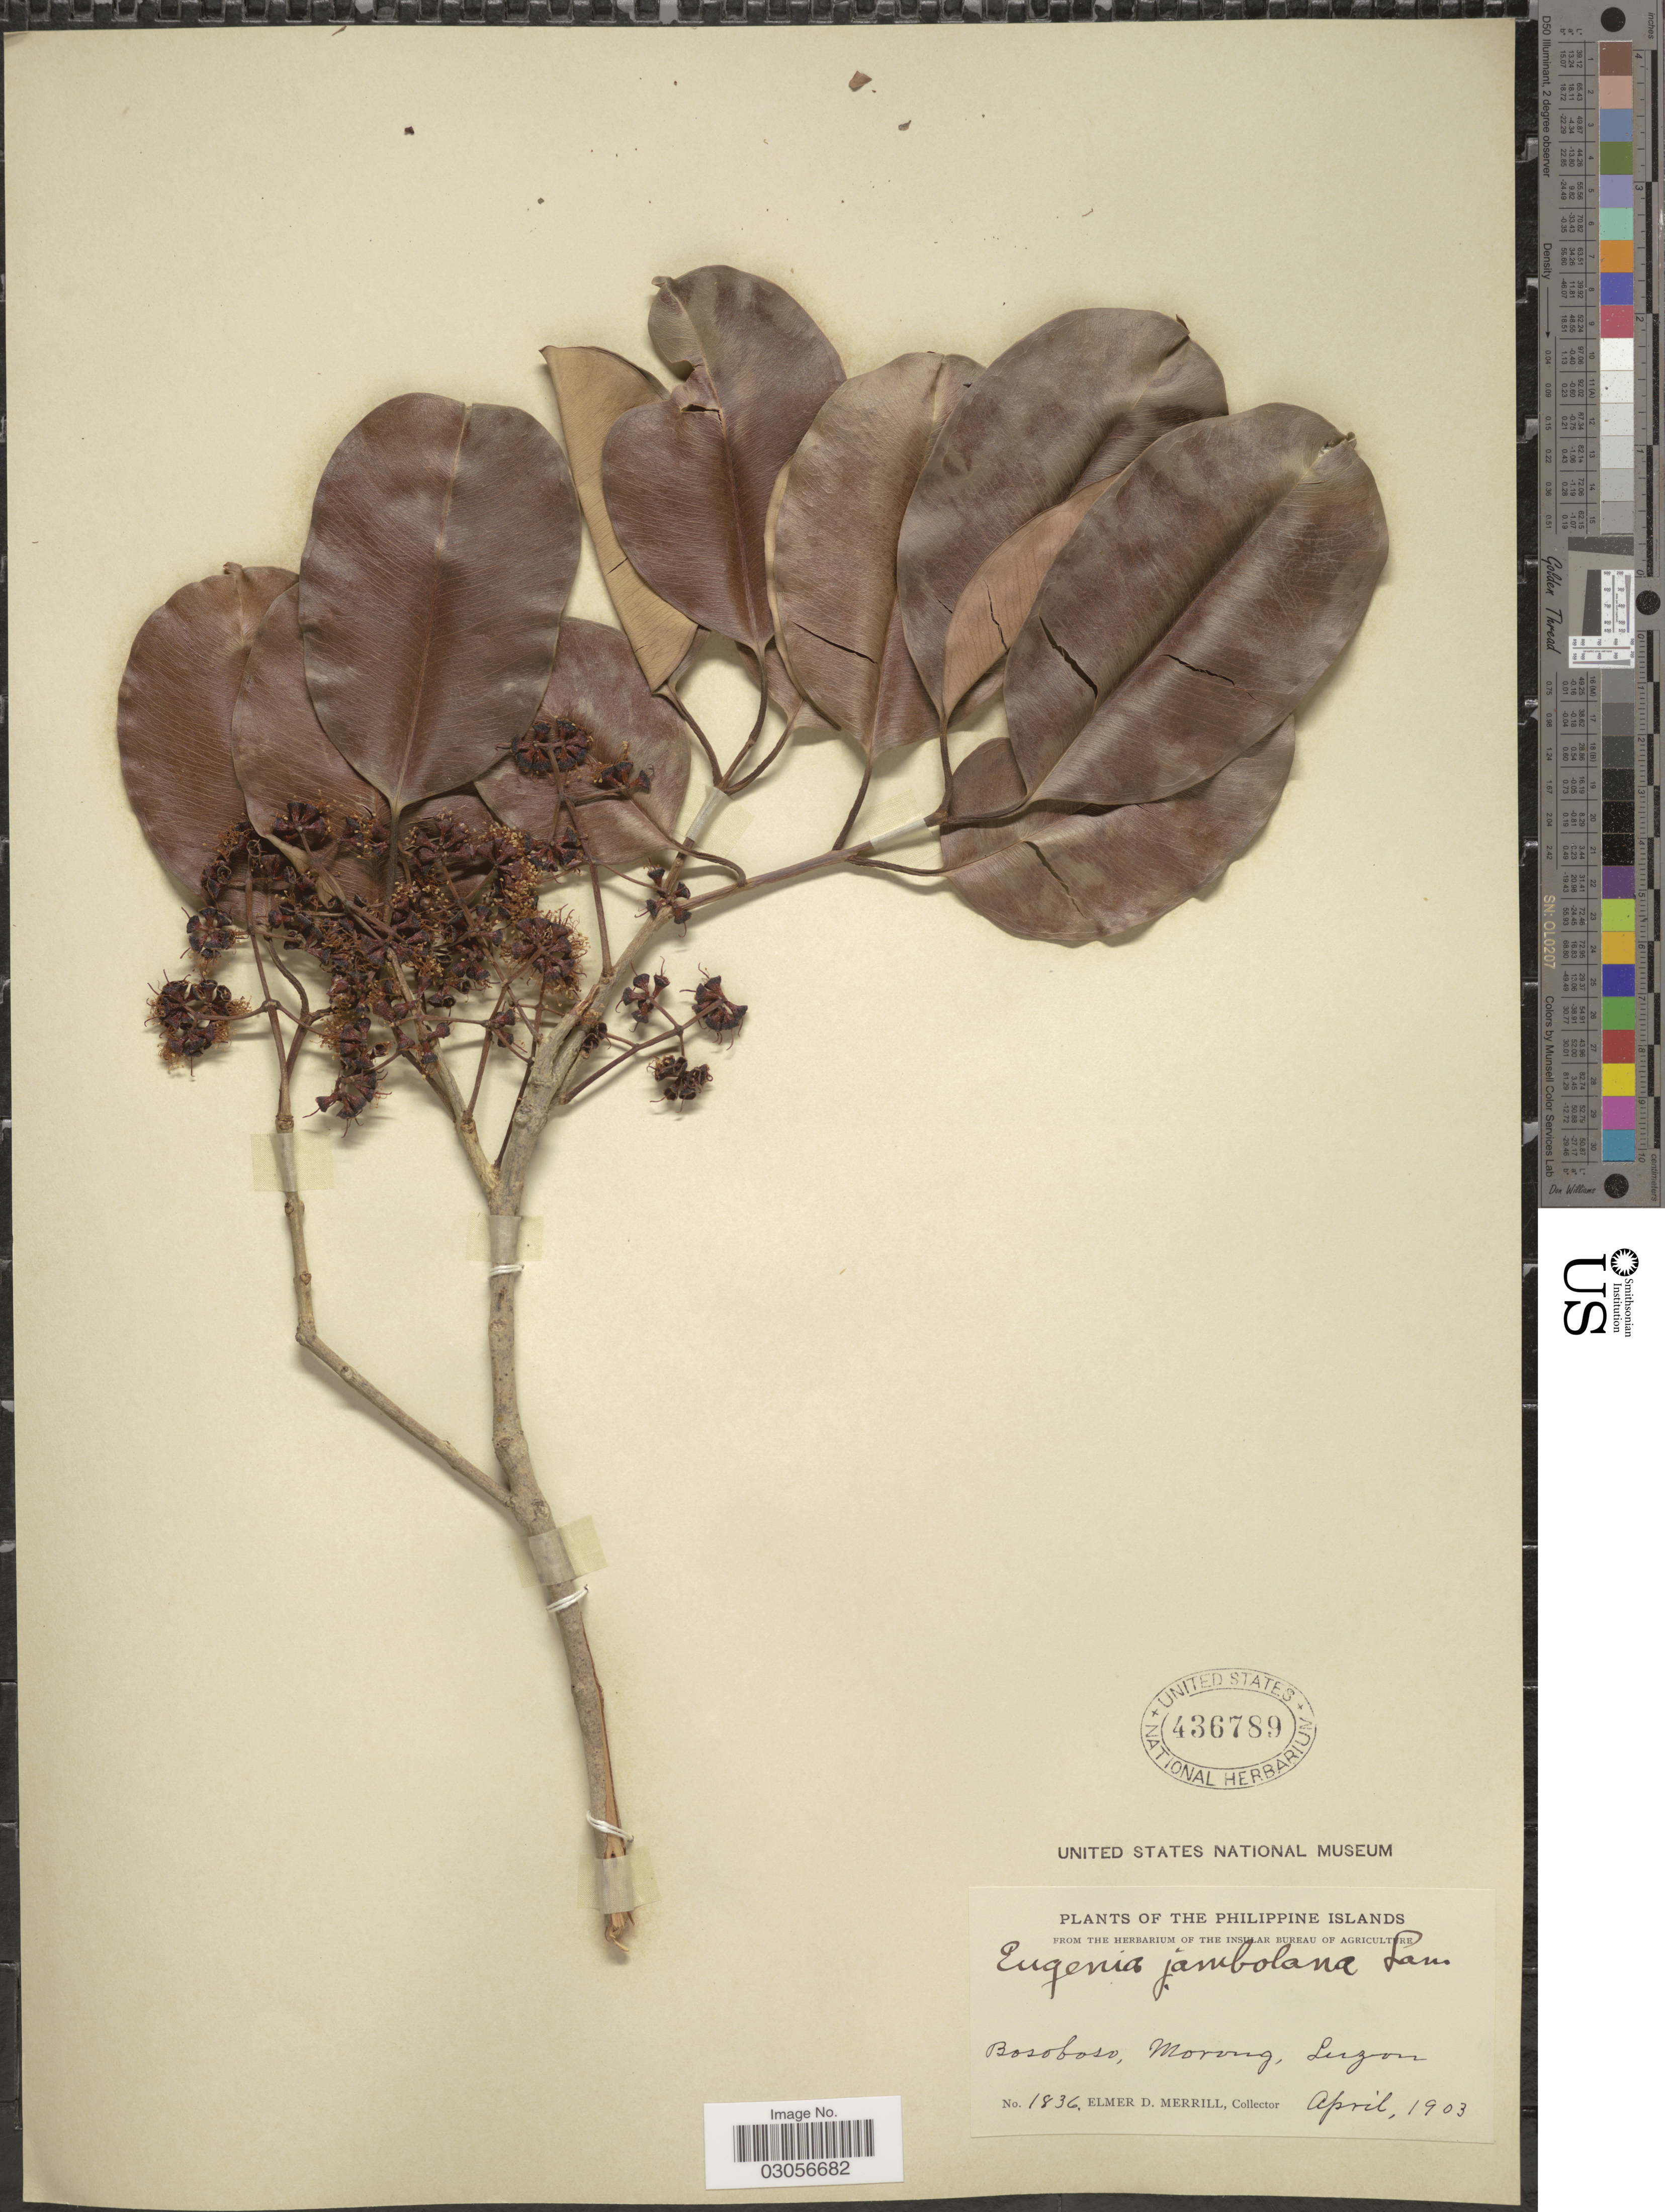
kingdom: Plantae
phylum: Tracheophyta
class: Magnoliopsida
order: Myrtales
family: Myrtaceae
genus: Syzygium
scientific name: Syzygium cumini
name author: (L.) Skeels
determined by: Strong, Mark T., (BOT), Smithsonian Institution - National Museum of Natural History (UNITED STATES)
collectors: E. D. Merrill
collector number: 1836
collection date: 1903-04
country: Philippines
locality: Philippine Islands. Bosoboso, Morong, Luzon.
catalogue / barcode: US 436789